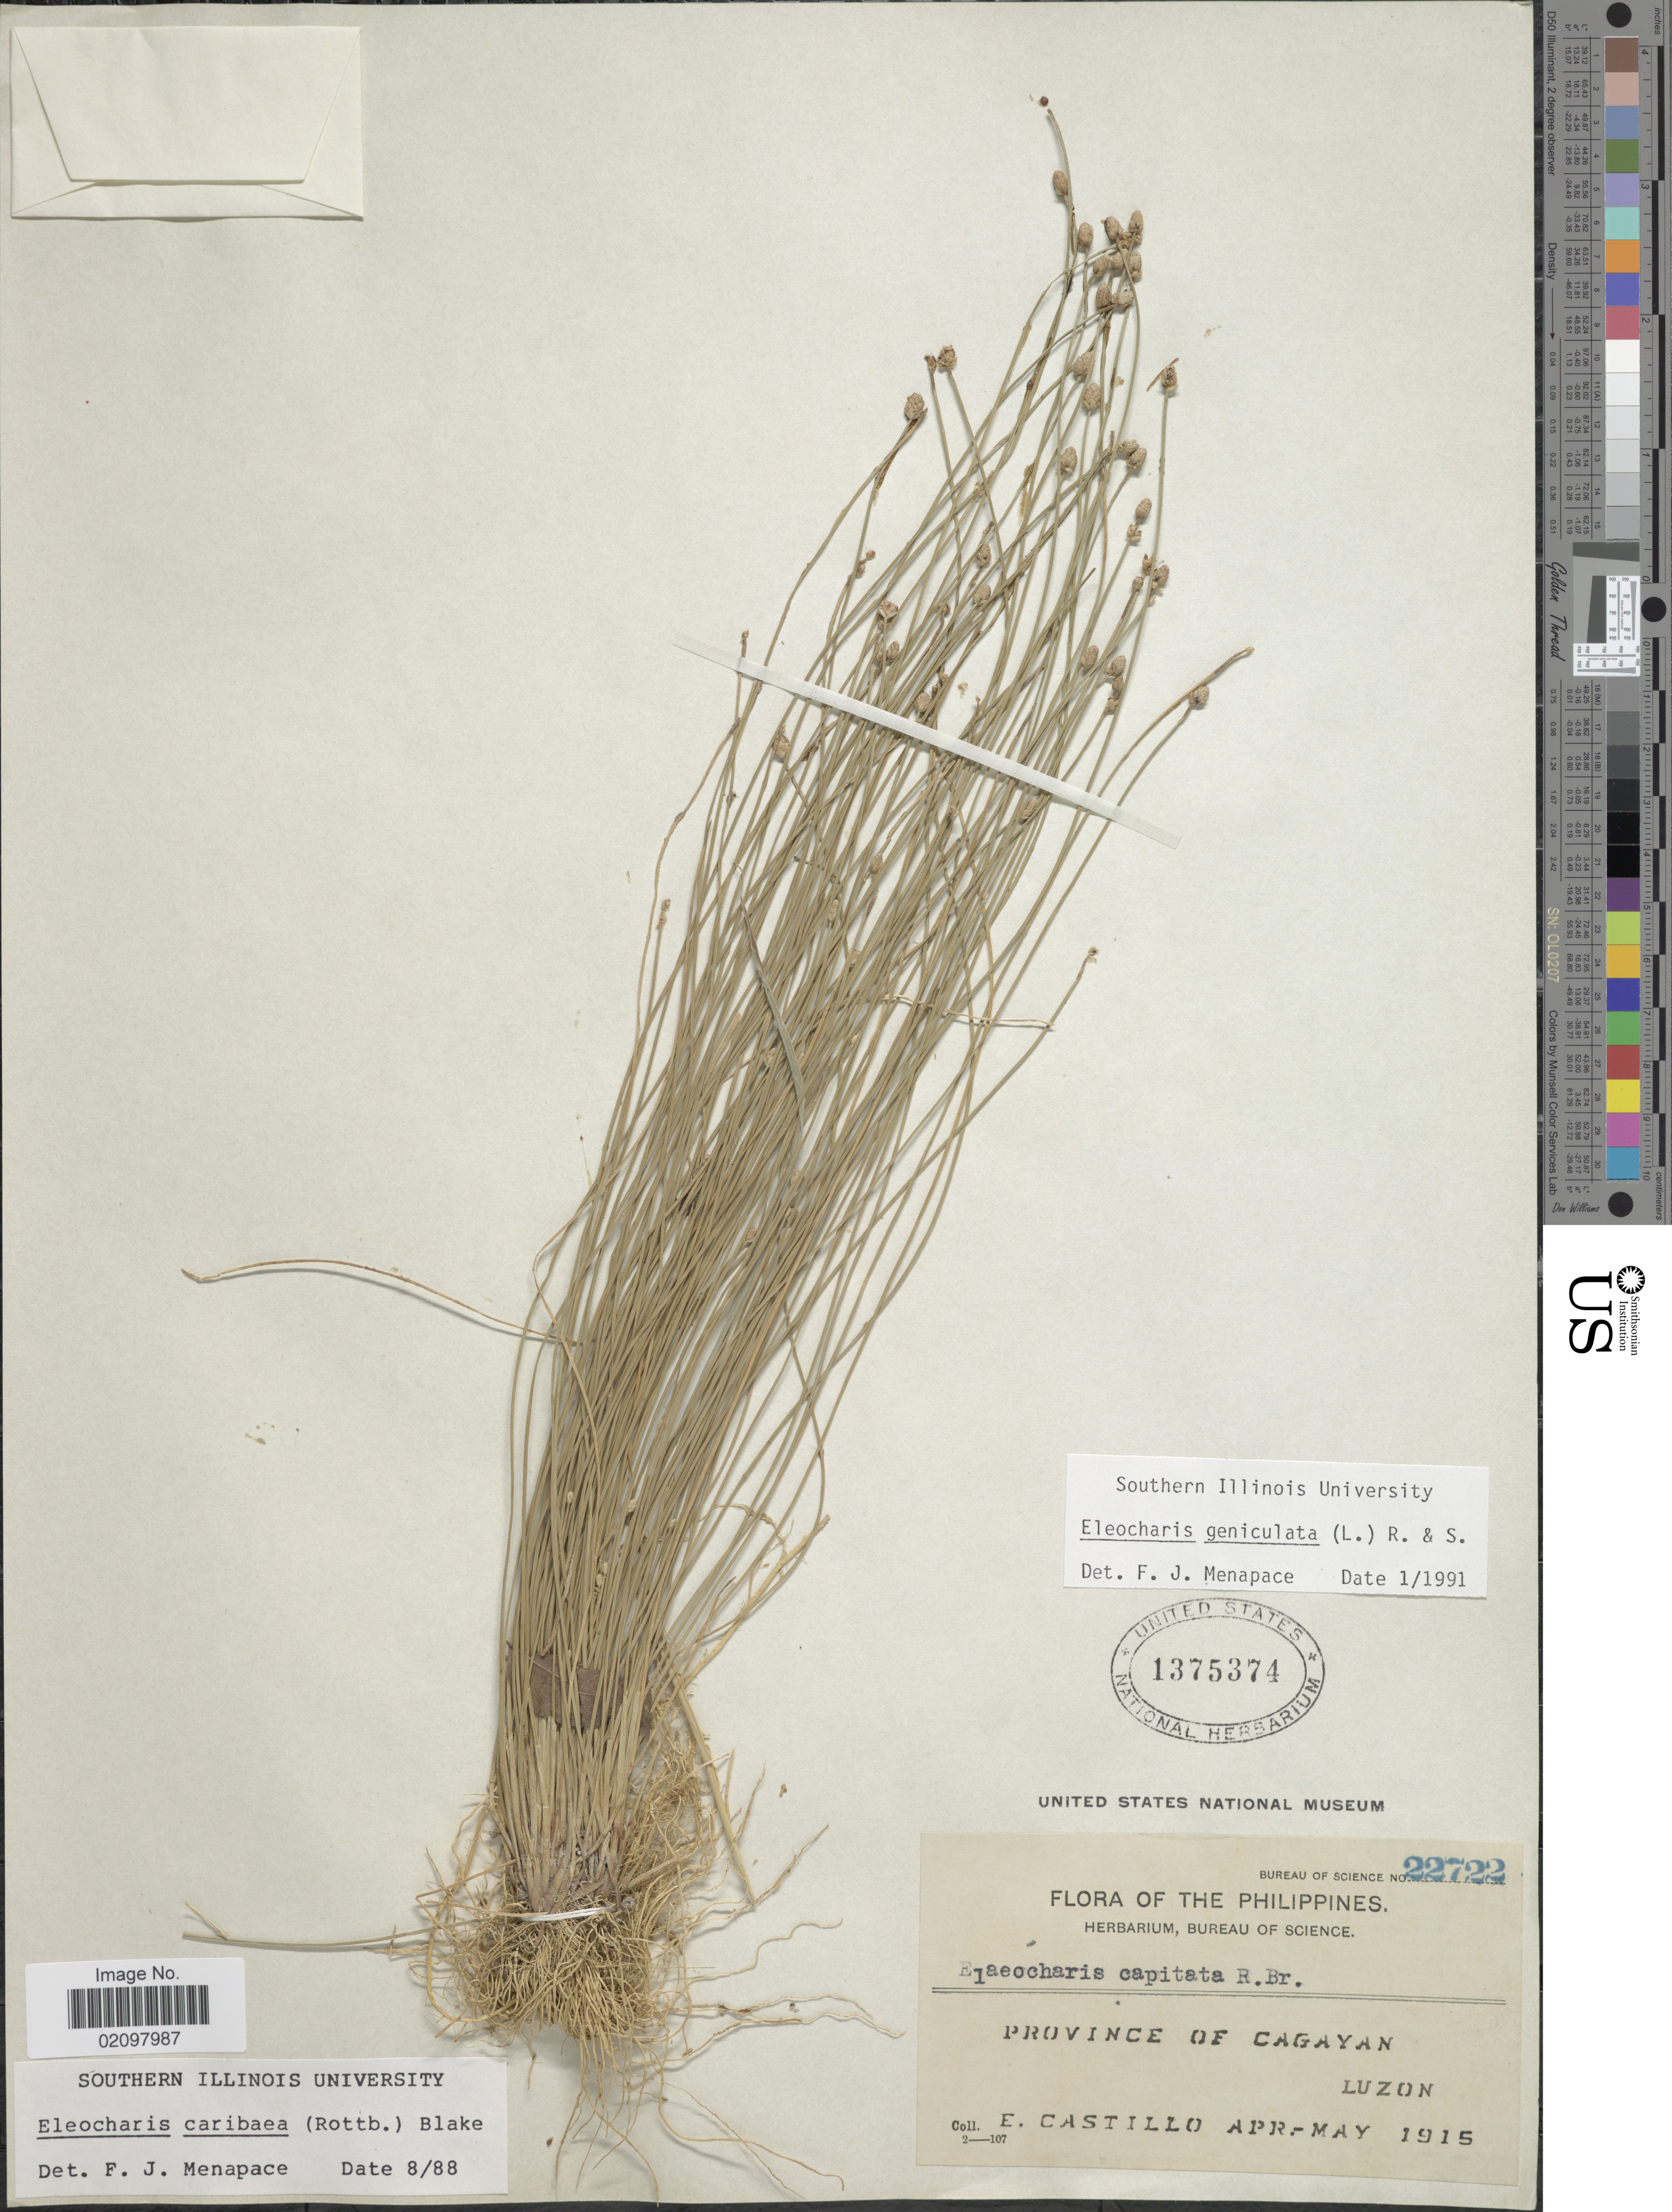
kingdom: Plantae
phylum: Tracheophyta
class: Liliopsida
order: Poales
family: Cyperaceae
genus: Eleocharis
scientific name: Eleocharis geniculata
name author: (L.) Roem. & Schult.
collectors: E. Castillo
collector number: Bureau of Science 22722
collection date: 1915-04/1915-05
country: Philippines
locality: Province of Cagayan, Luzon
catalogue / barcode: US 1375374